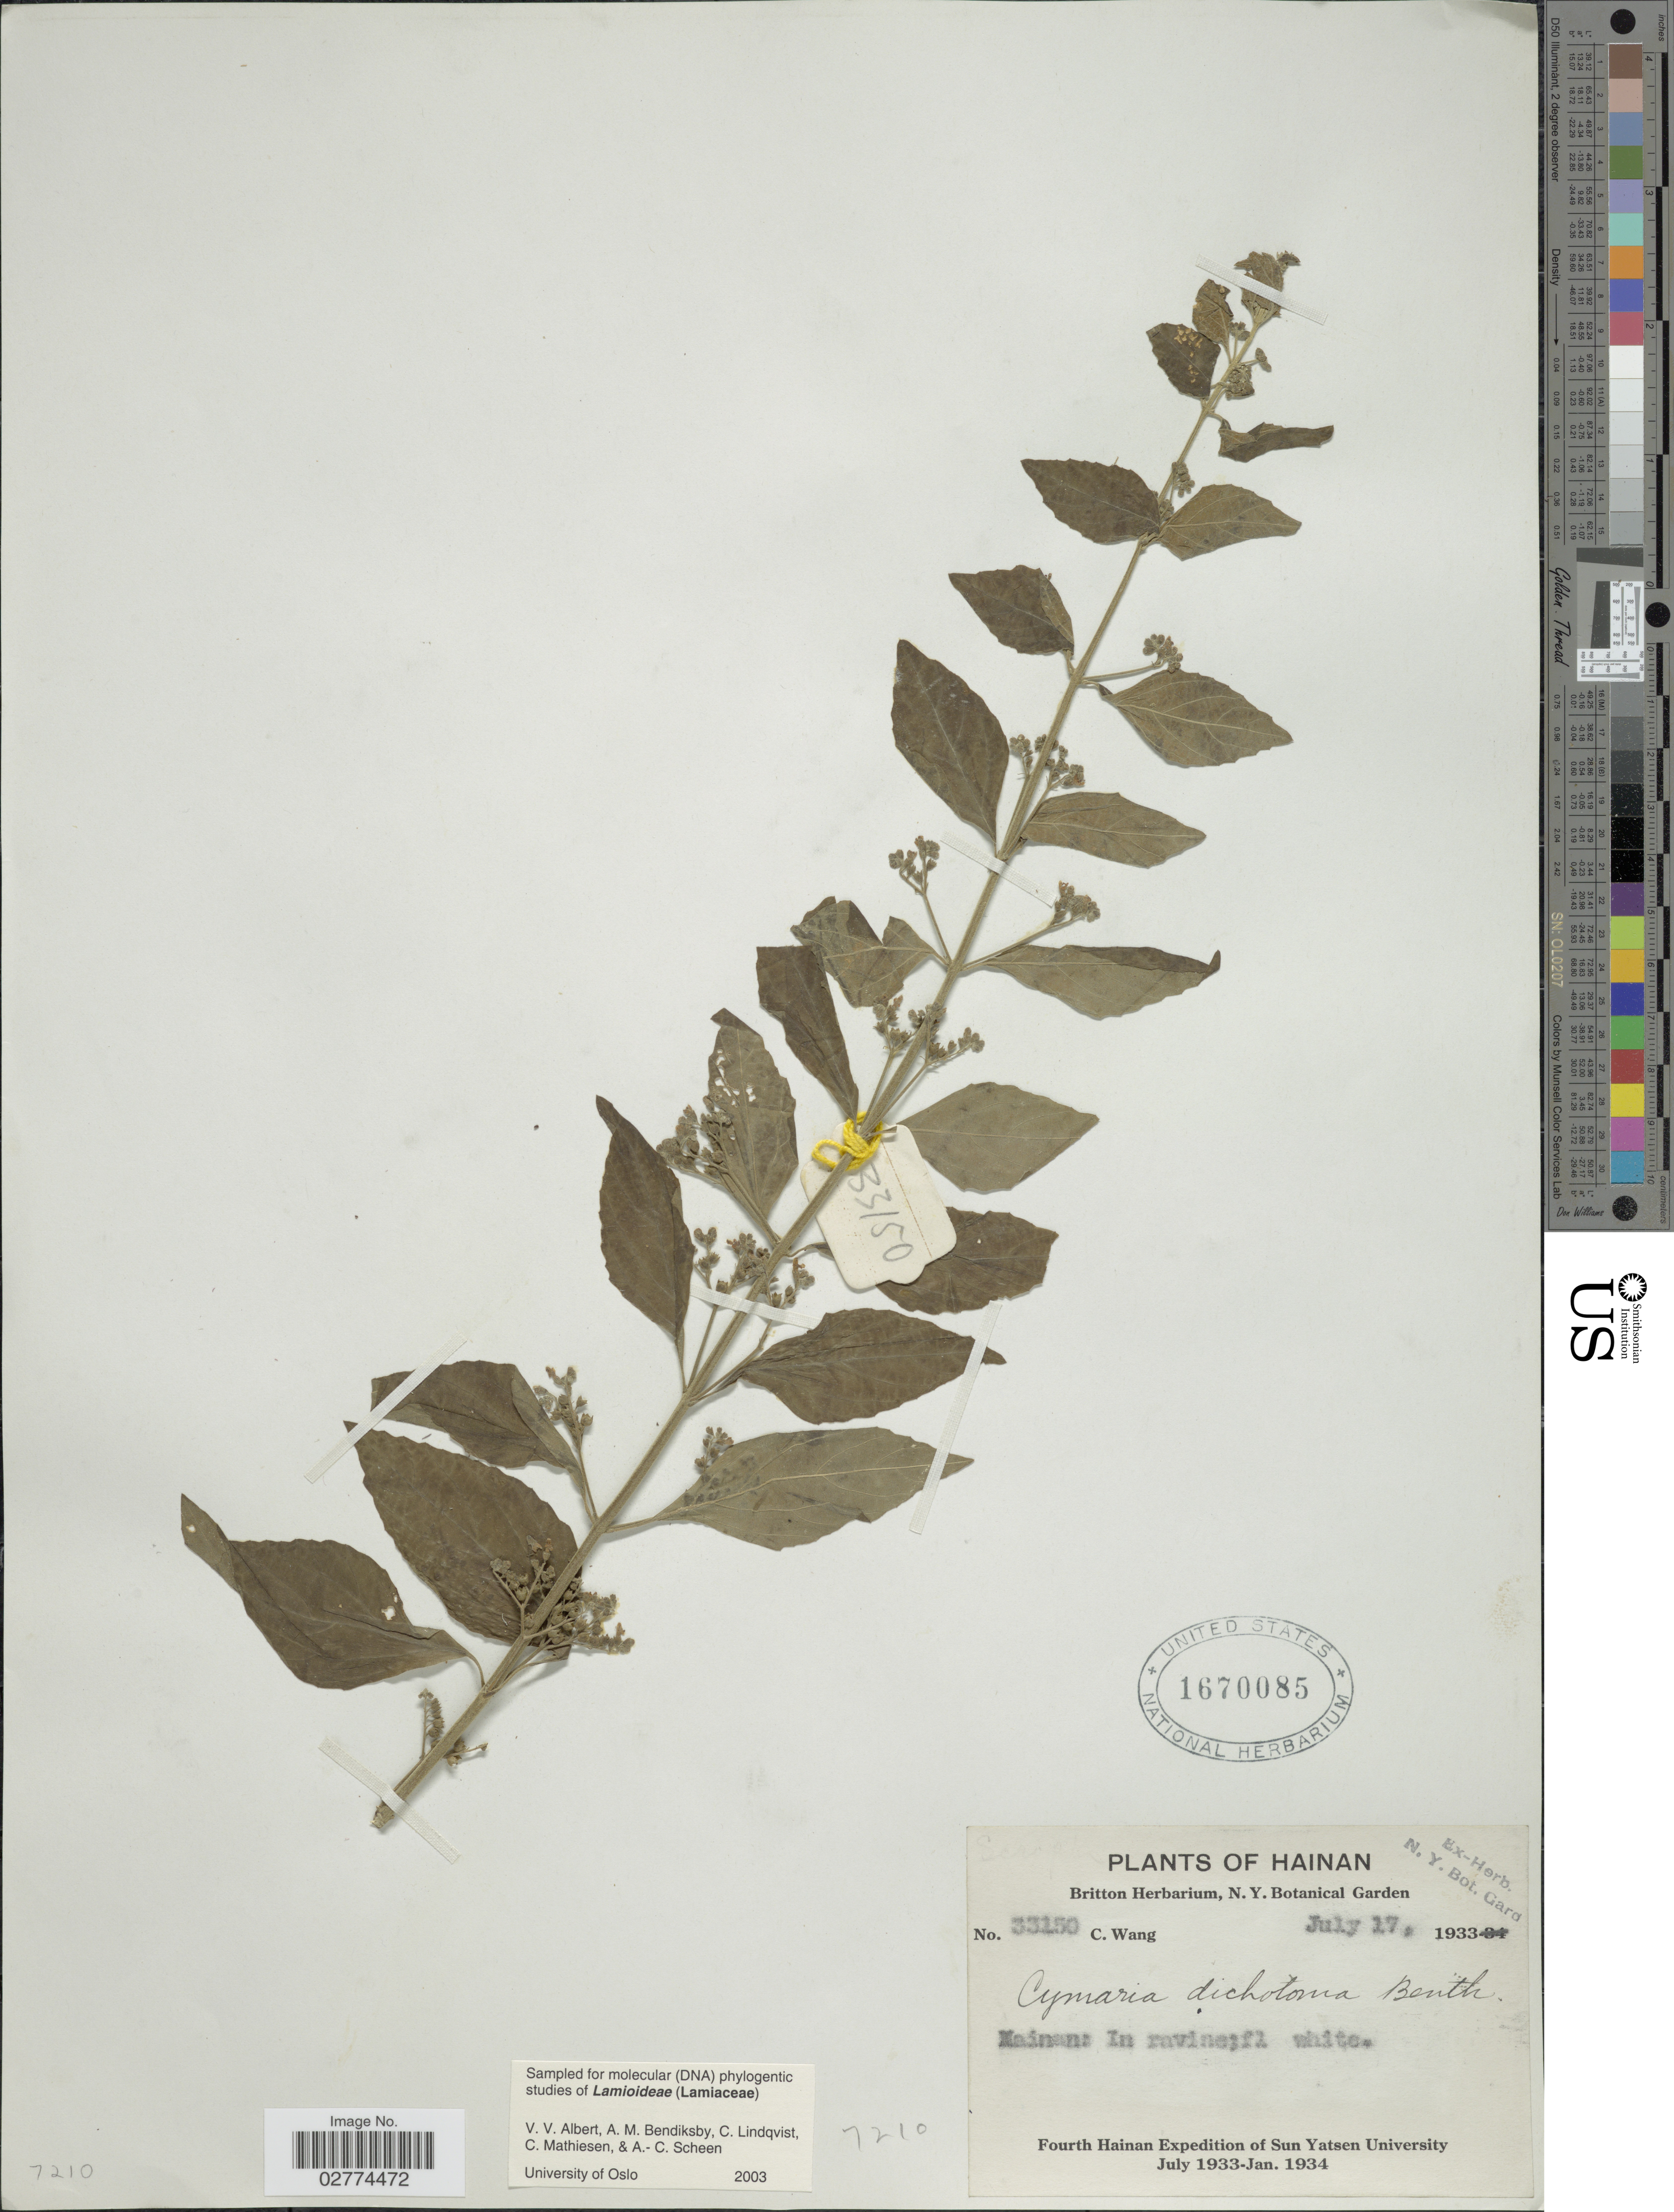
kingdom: Plantae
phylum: Tracheophyta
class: Magnoliopsida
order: Lamiales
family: Lamiaceae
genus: Cymaria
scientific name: Cymaria dichotoma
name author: Benth.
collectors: C. Wang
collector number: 33150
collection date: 1933-07-17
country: China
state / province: Hainan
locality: In ravine.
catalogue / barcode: US 1670085